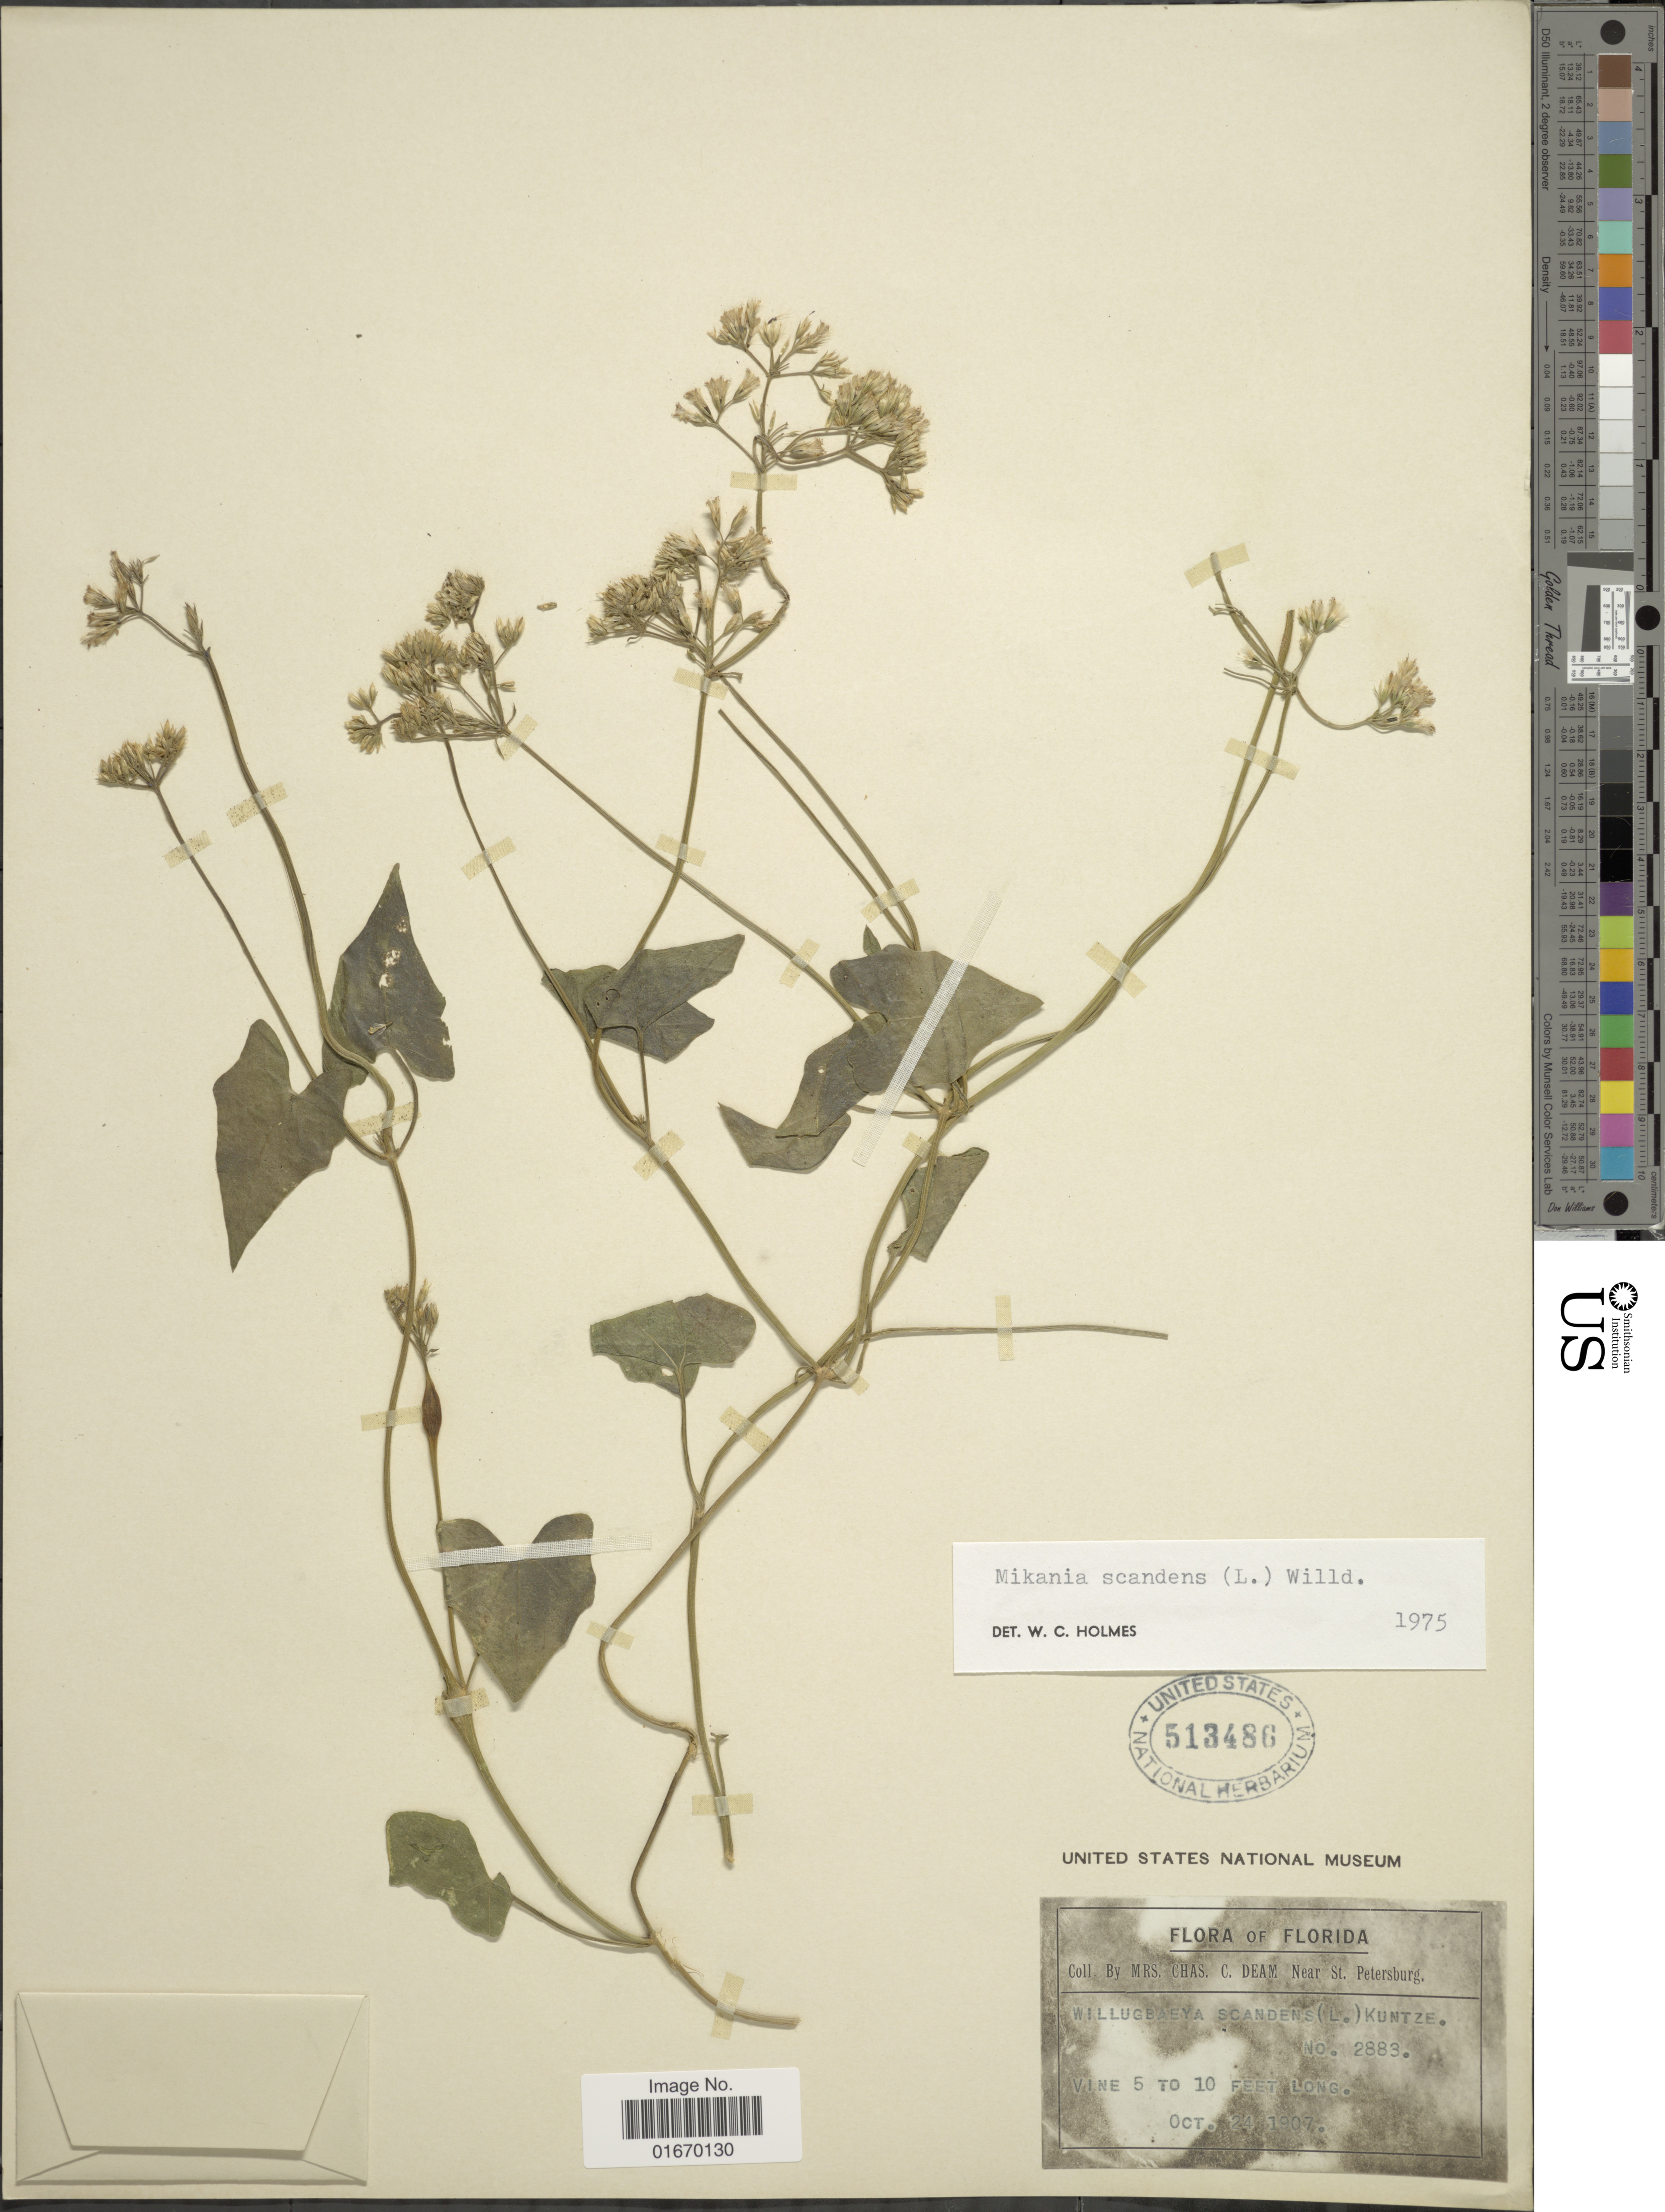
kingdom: Plantae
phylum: Tracheophyta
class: Magnoliopsida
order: Asterales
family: Asteraceae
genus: Mikania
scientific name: Mikania scandens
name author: (L.) Willd.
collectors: S. A. Deam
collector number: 2883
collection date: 1907-10-24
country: United States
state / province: Florida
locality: Near St. Petersburg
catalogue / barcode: US 513486